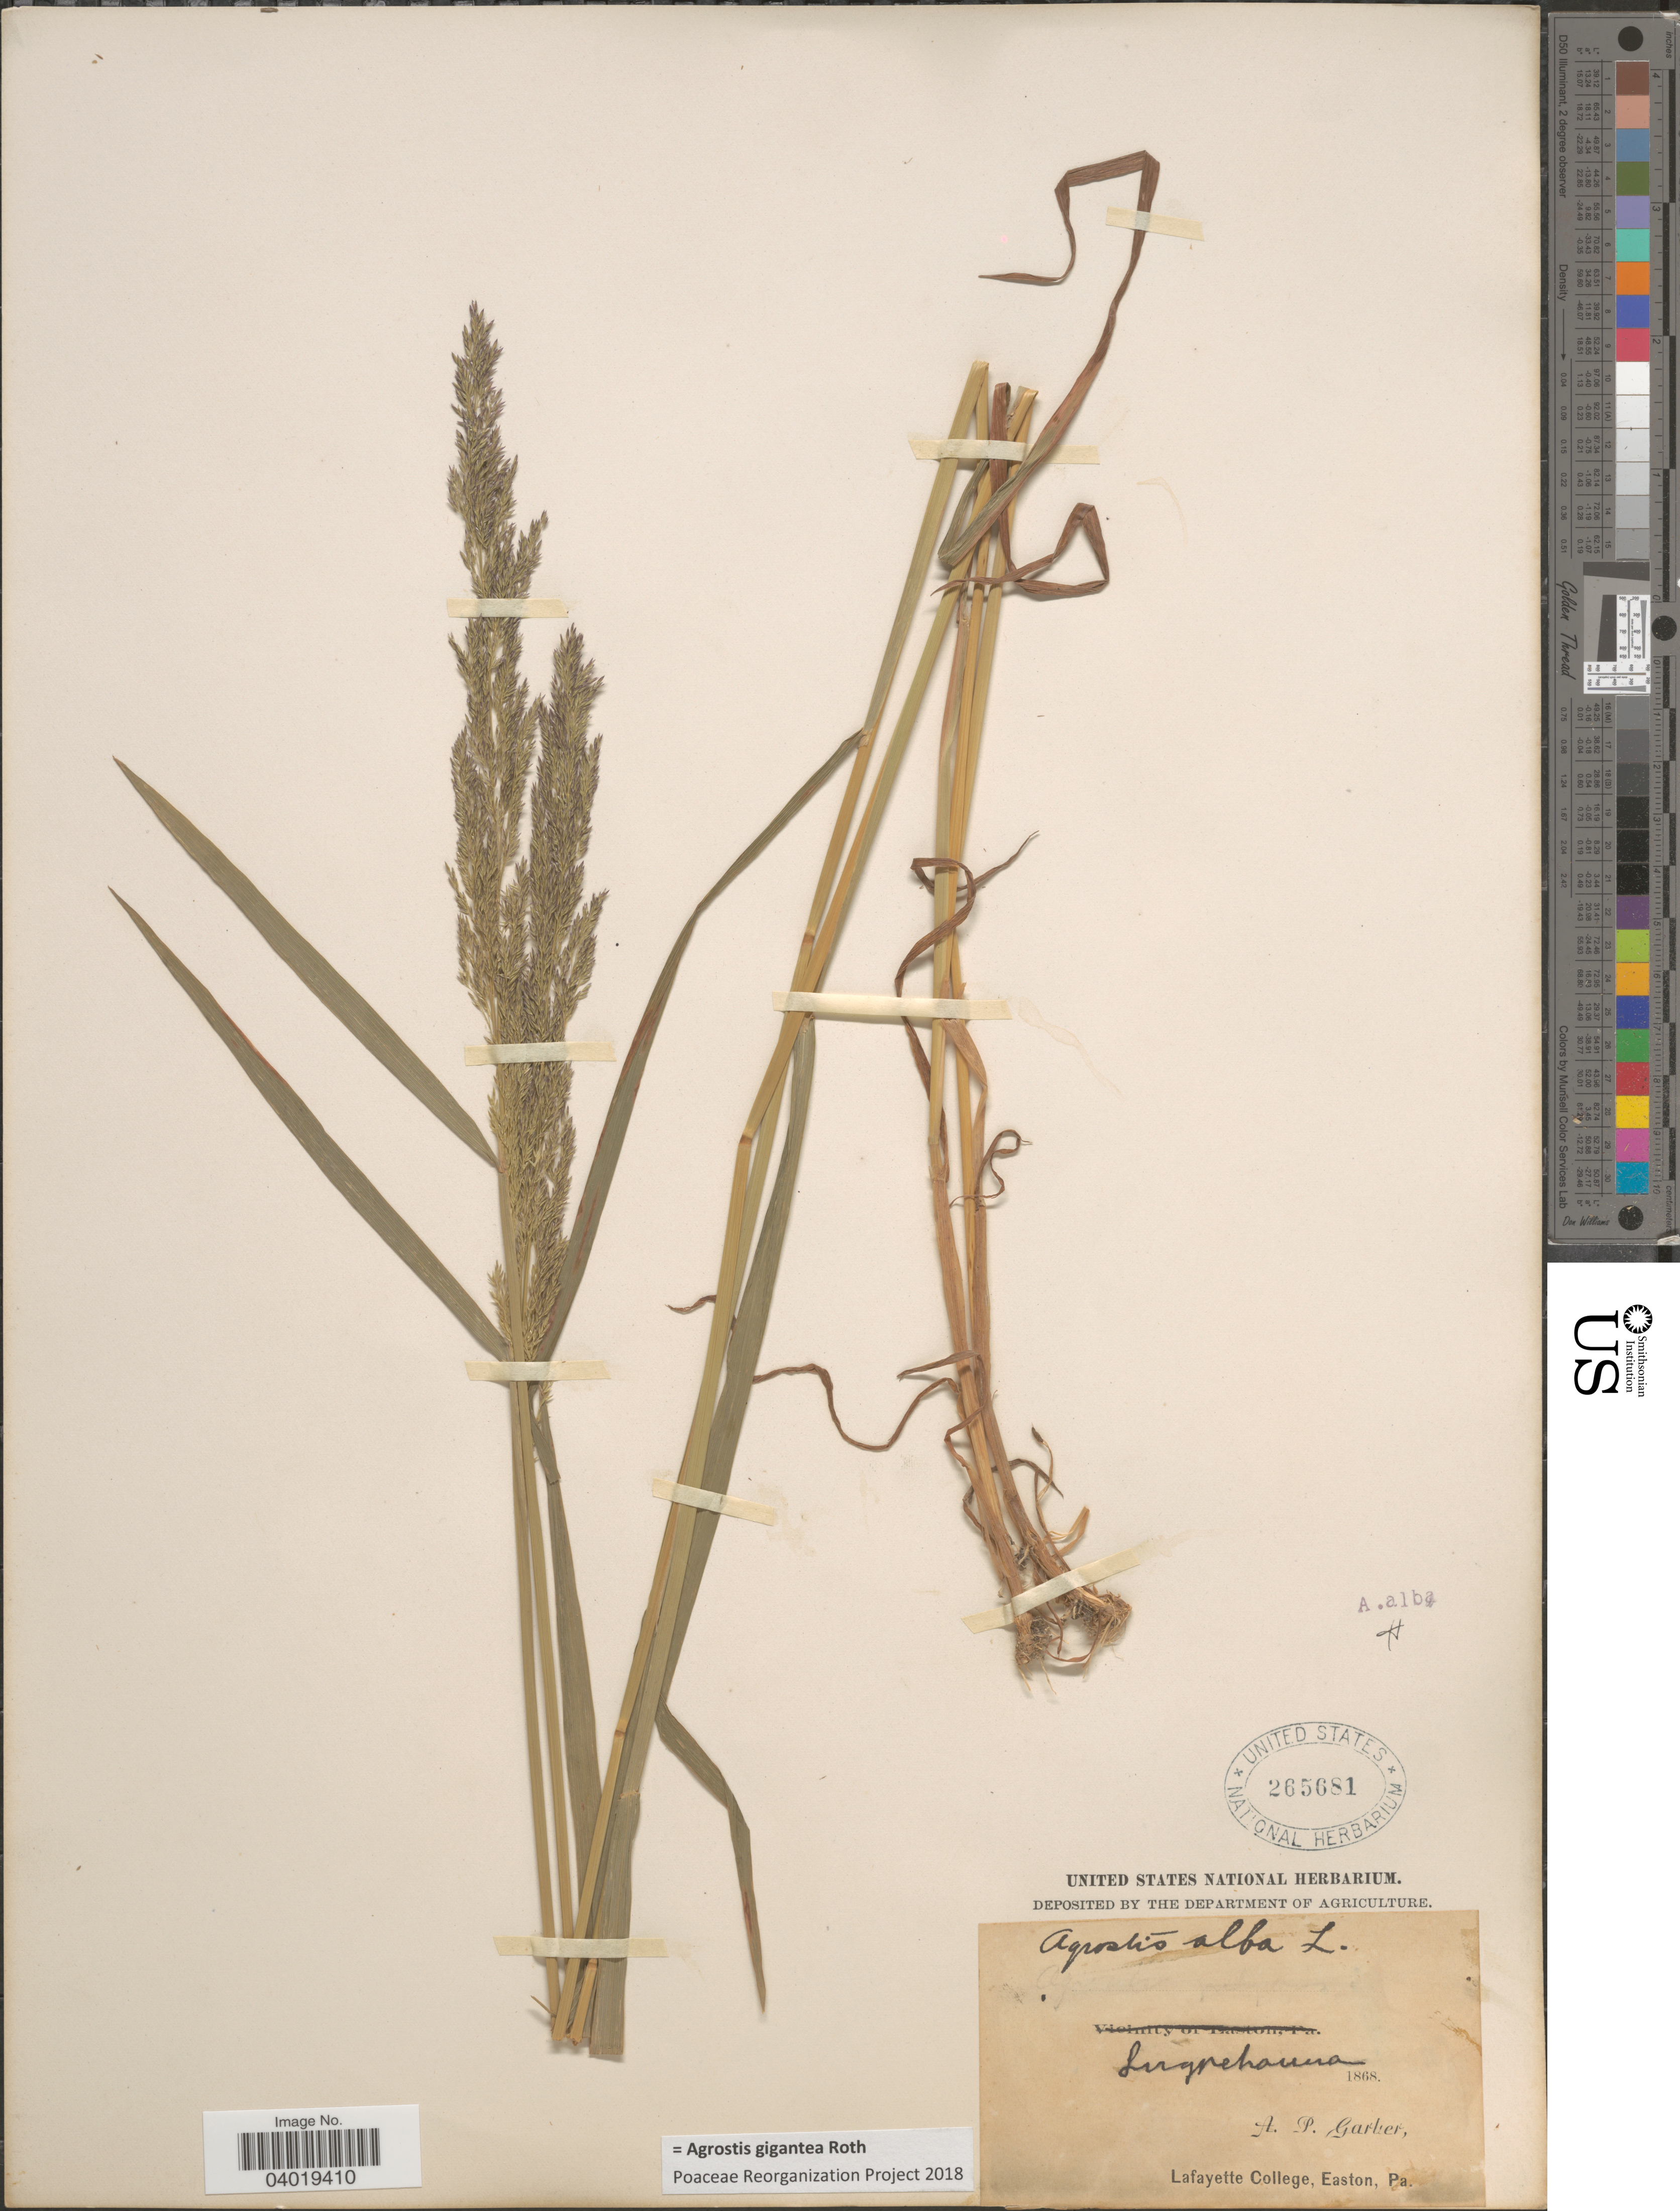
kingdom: Plantae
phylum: Tracheophyta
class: Liliopsida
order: Poales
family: Poaceae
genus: Agrostis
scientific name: Agrostis gigantea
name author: Roth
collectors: A. P. Garber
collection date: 1868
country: United States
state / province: Pennsylvania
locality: Susquehanna.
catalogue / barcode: US 265681